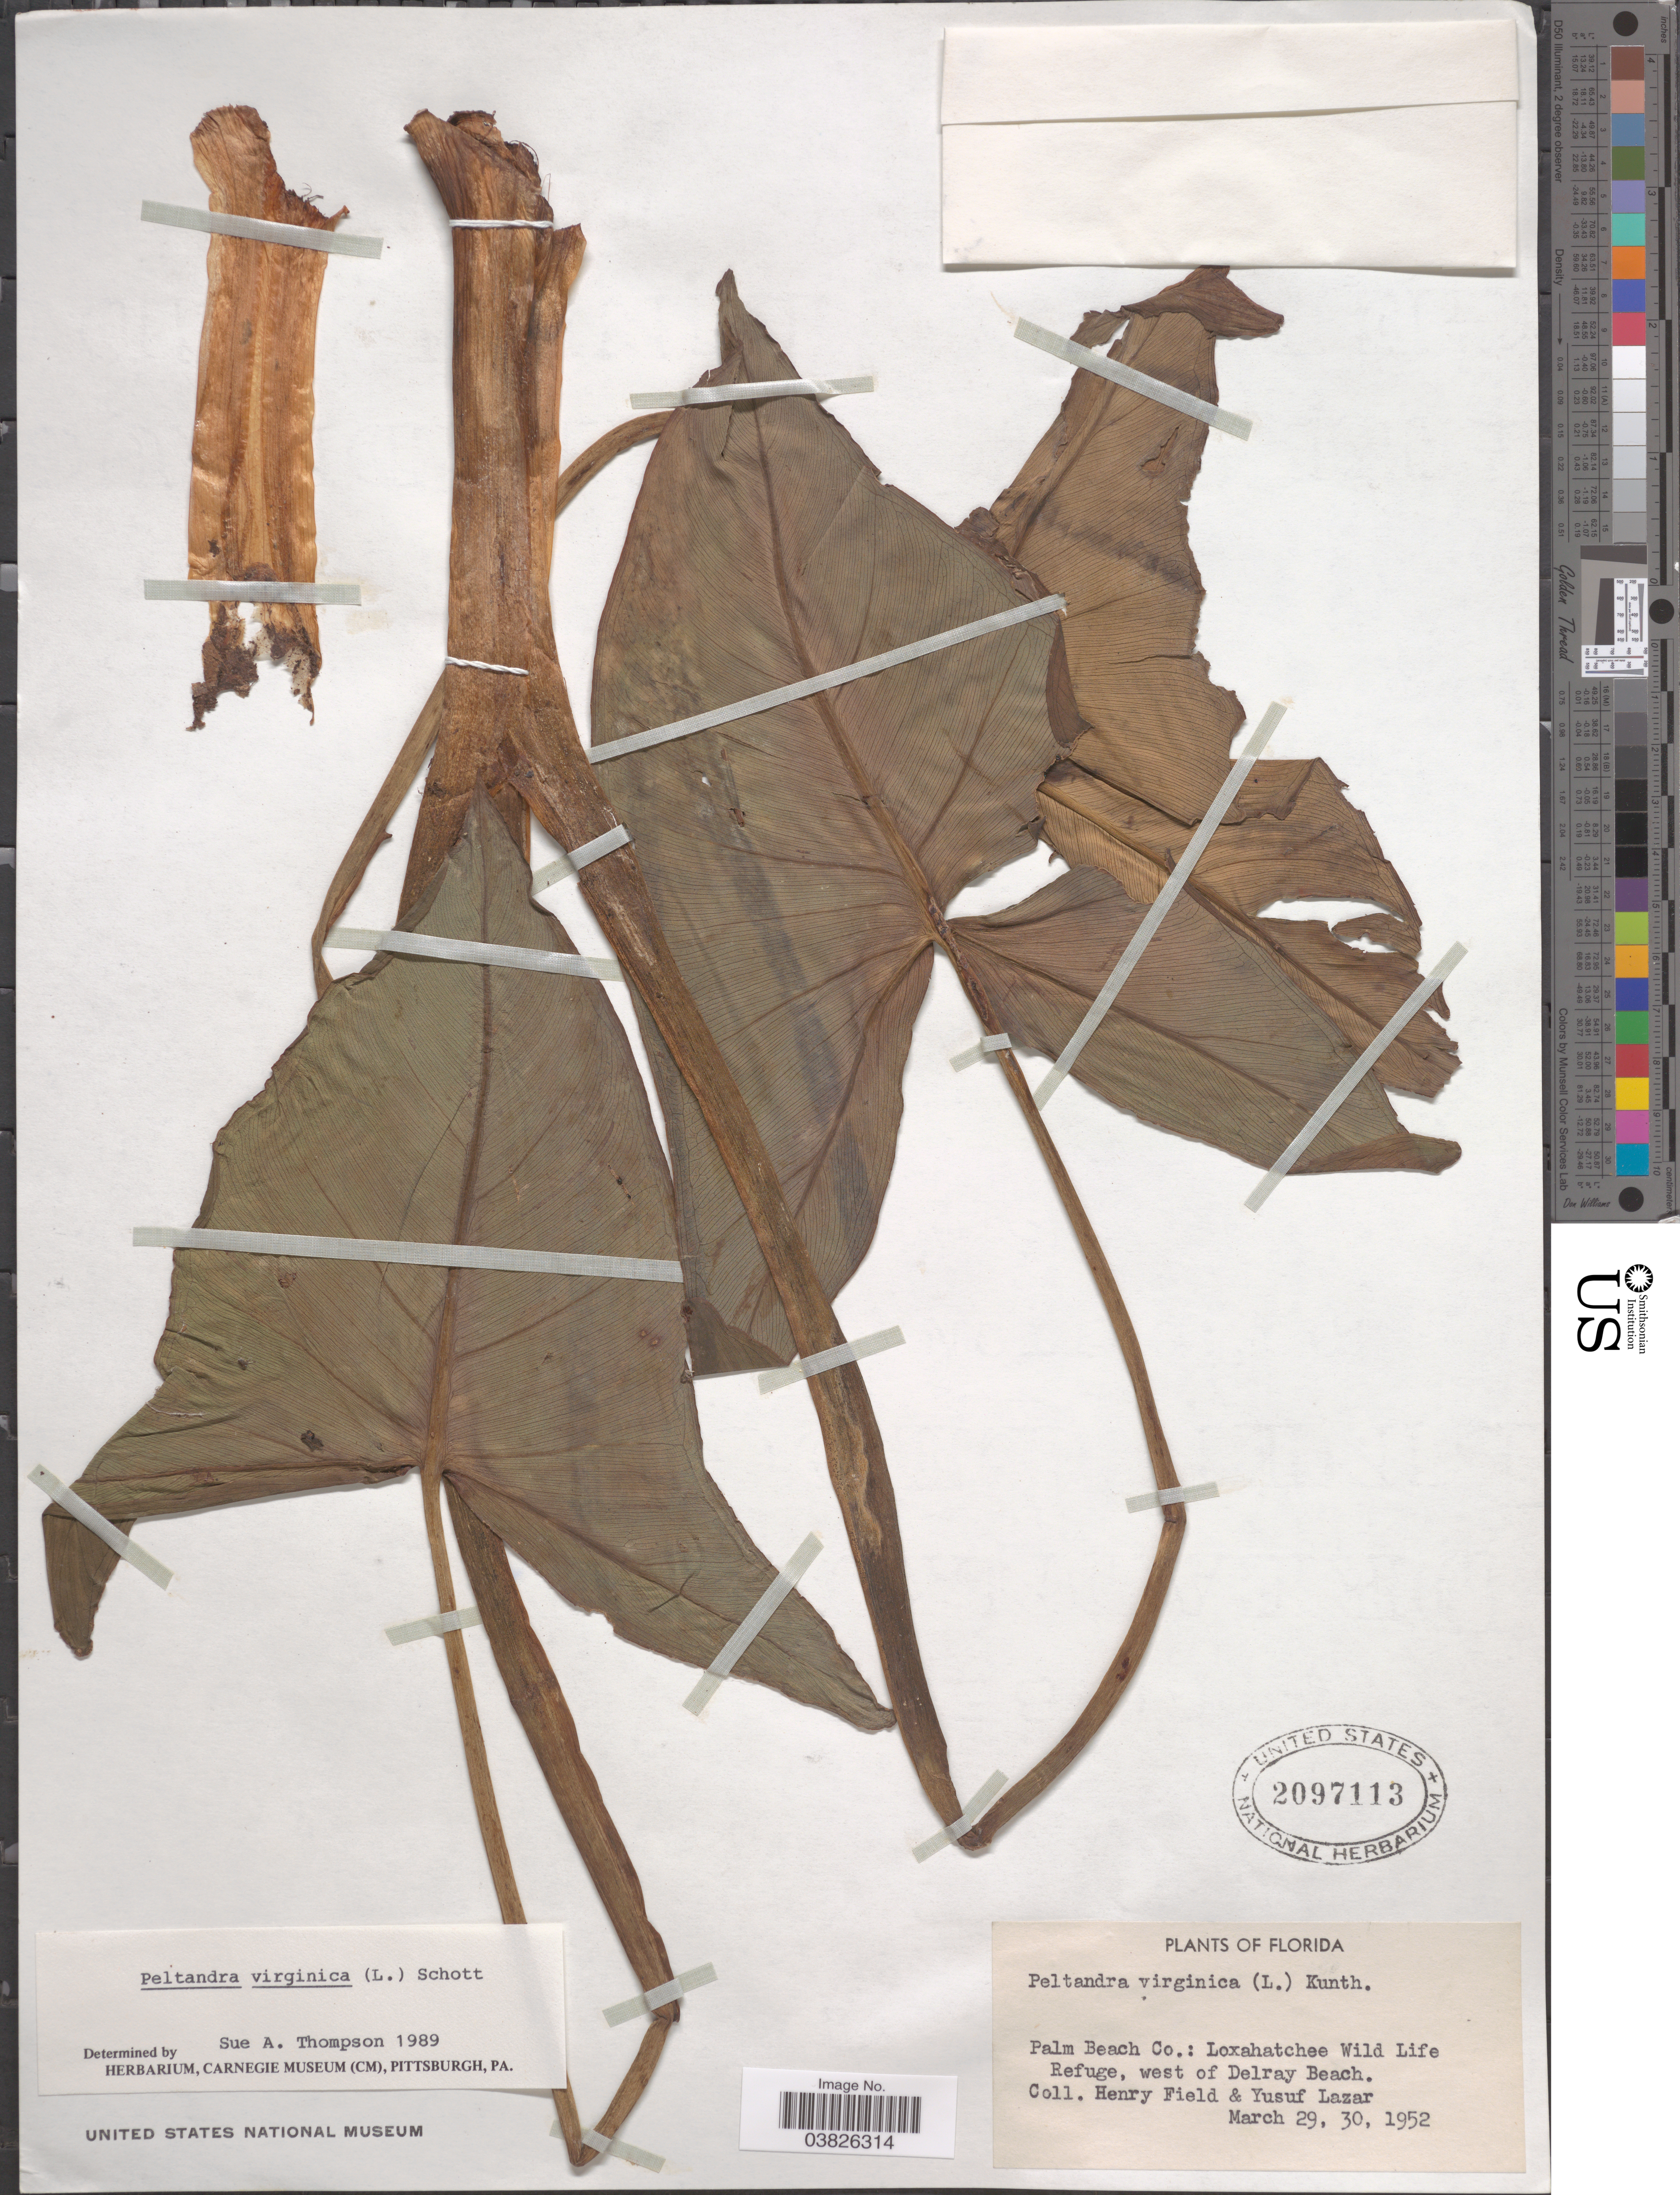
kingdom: Plantae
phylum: Tracheophyta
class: Liliopsida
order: Alismatales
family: Araceae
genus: Peltandra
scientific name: Peltandra virginica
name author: (L.) Schott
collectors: H. Field & Y. Lazar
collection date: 1952-03-29/1952-03-30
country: United States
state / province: Florida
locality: Palm Beach Co.: Loxahatchee Wild Life Refuge, west of Delray Beach.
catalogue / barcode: US 2097113